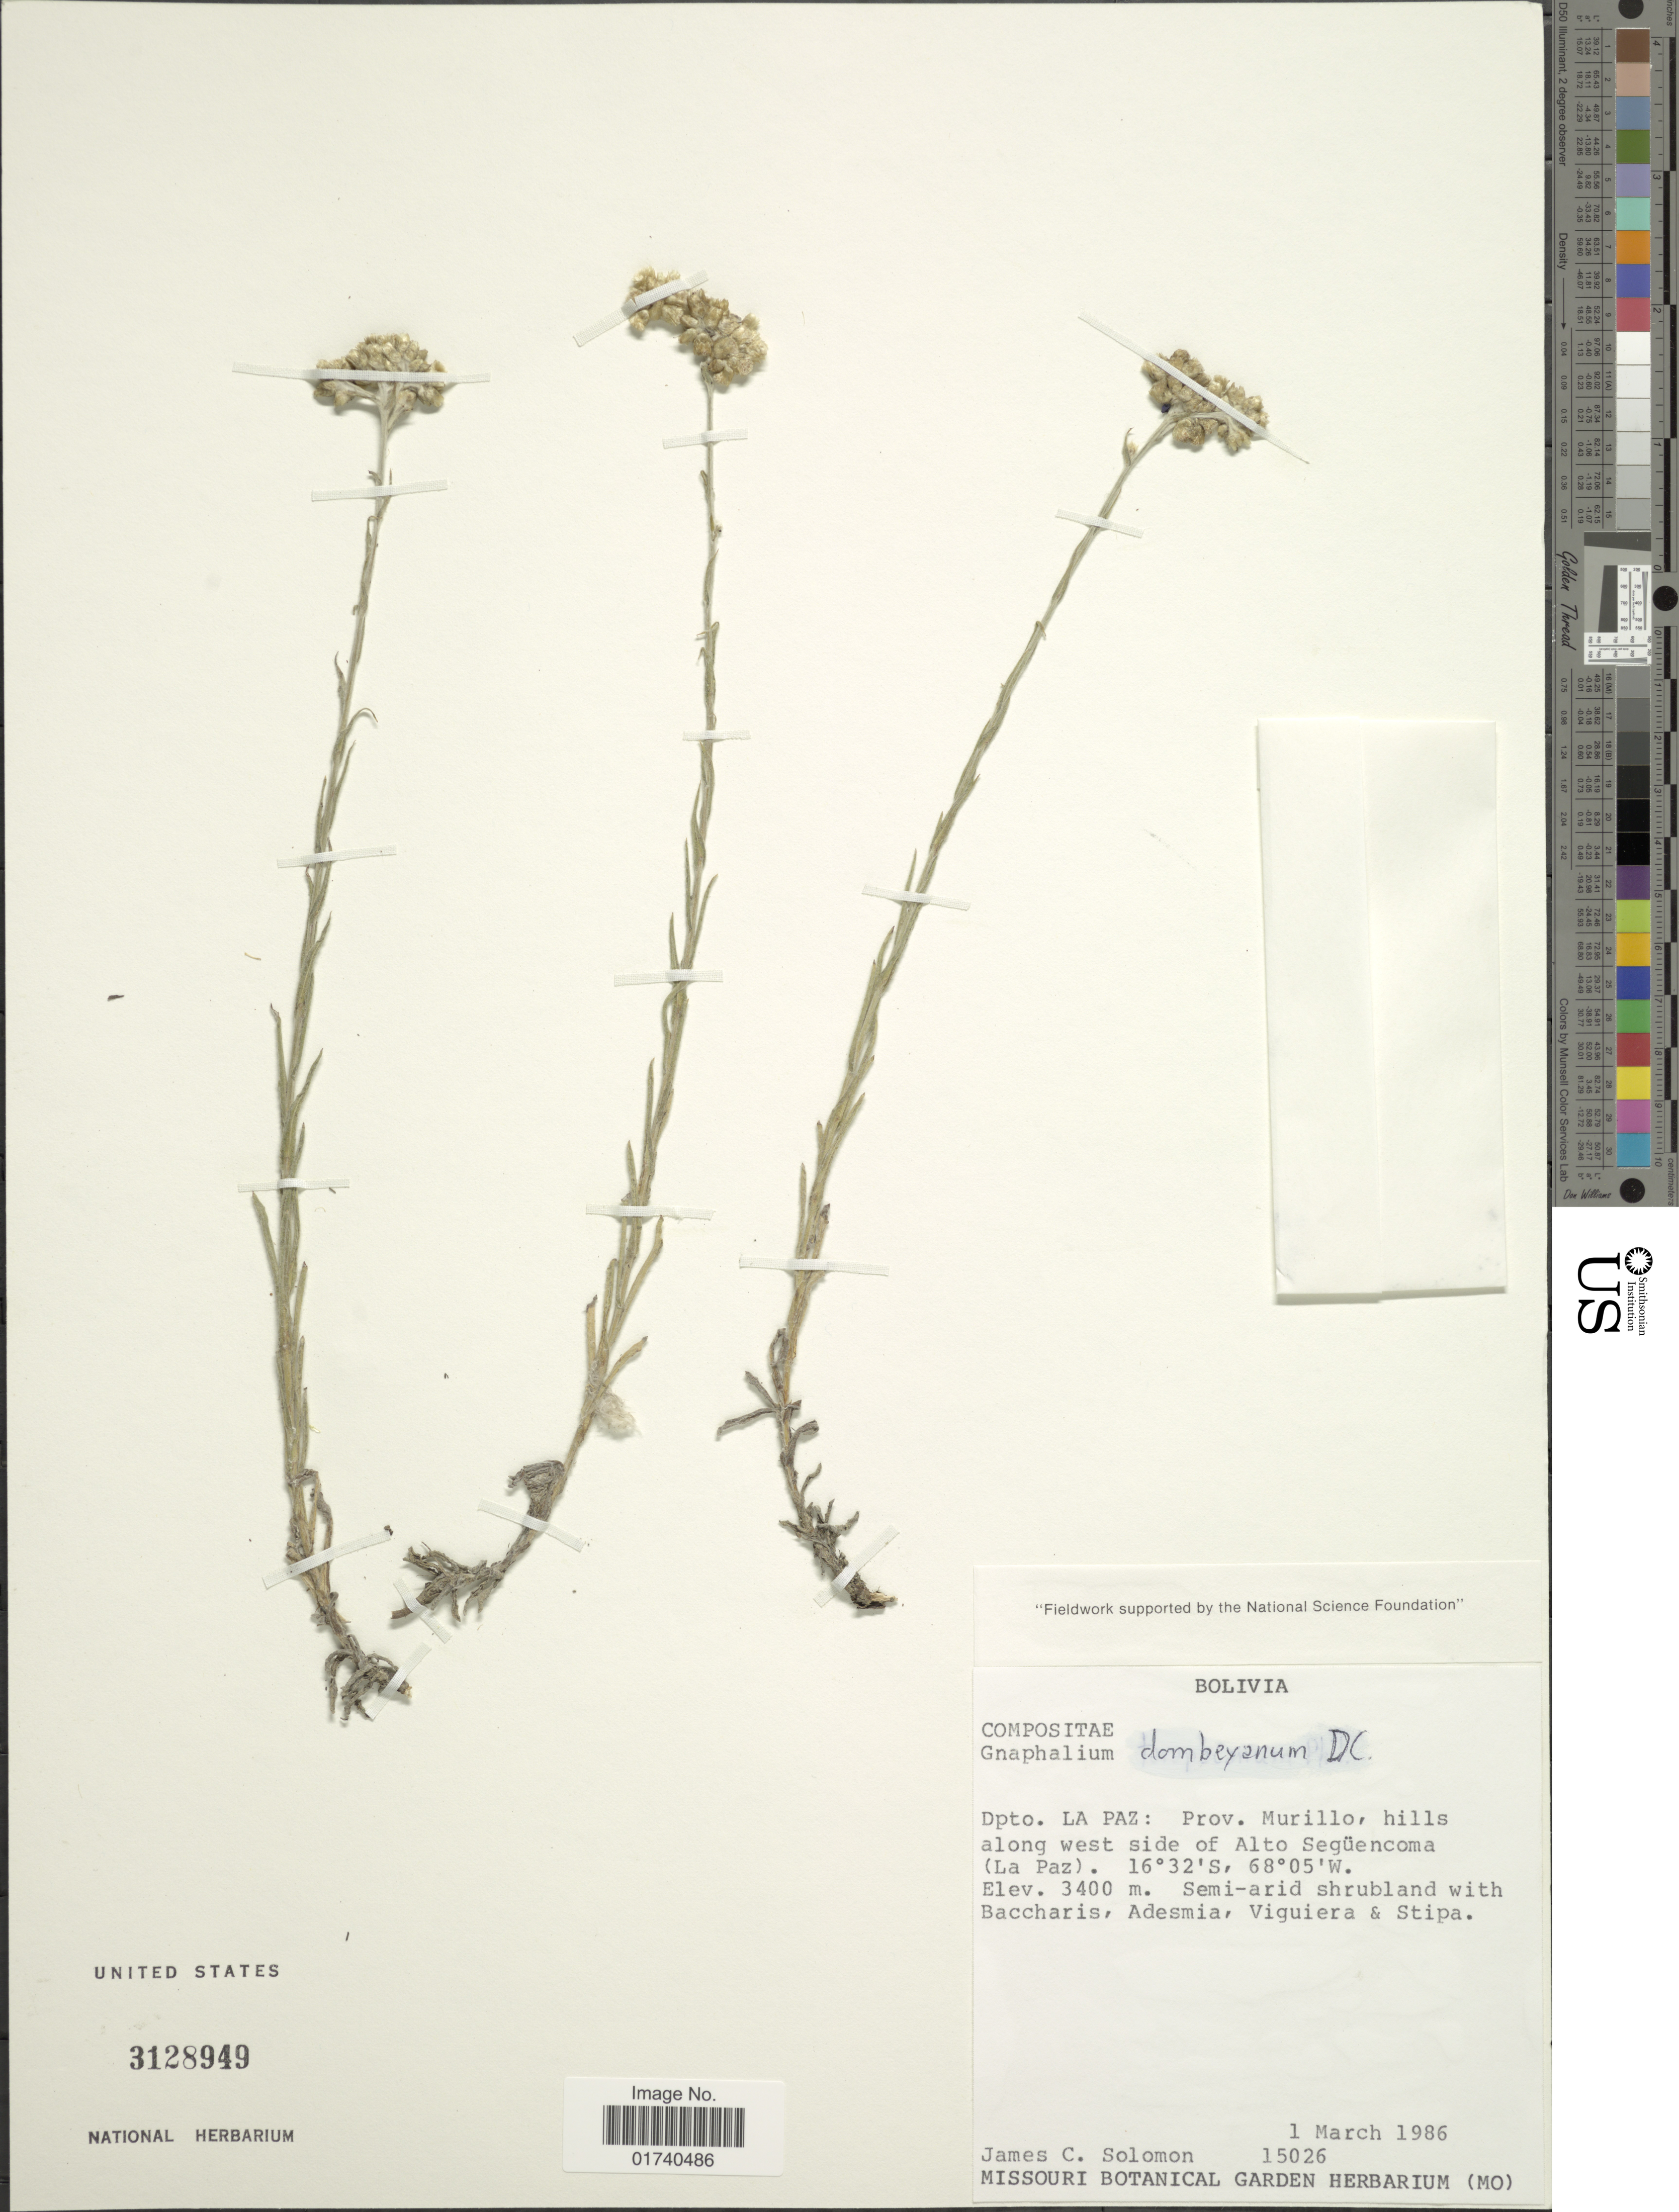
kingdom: Plantae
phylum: Tracheophyta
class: Magnoliopsida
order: Asterales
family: Asteraceae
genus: Pseudognaphalium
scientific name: Pseudognaphalium dombeyanum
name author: (DC.) Anderb.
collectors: J. C. Solomon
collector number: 15026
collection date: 1986-03-01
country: Bolivia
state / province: La Paz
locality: Dpto. La Paz: Prov. Murillo, hills along west side of Alto Seguencoma (La Paz).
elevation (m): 3400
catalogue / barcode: US 3128949